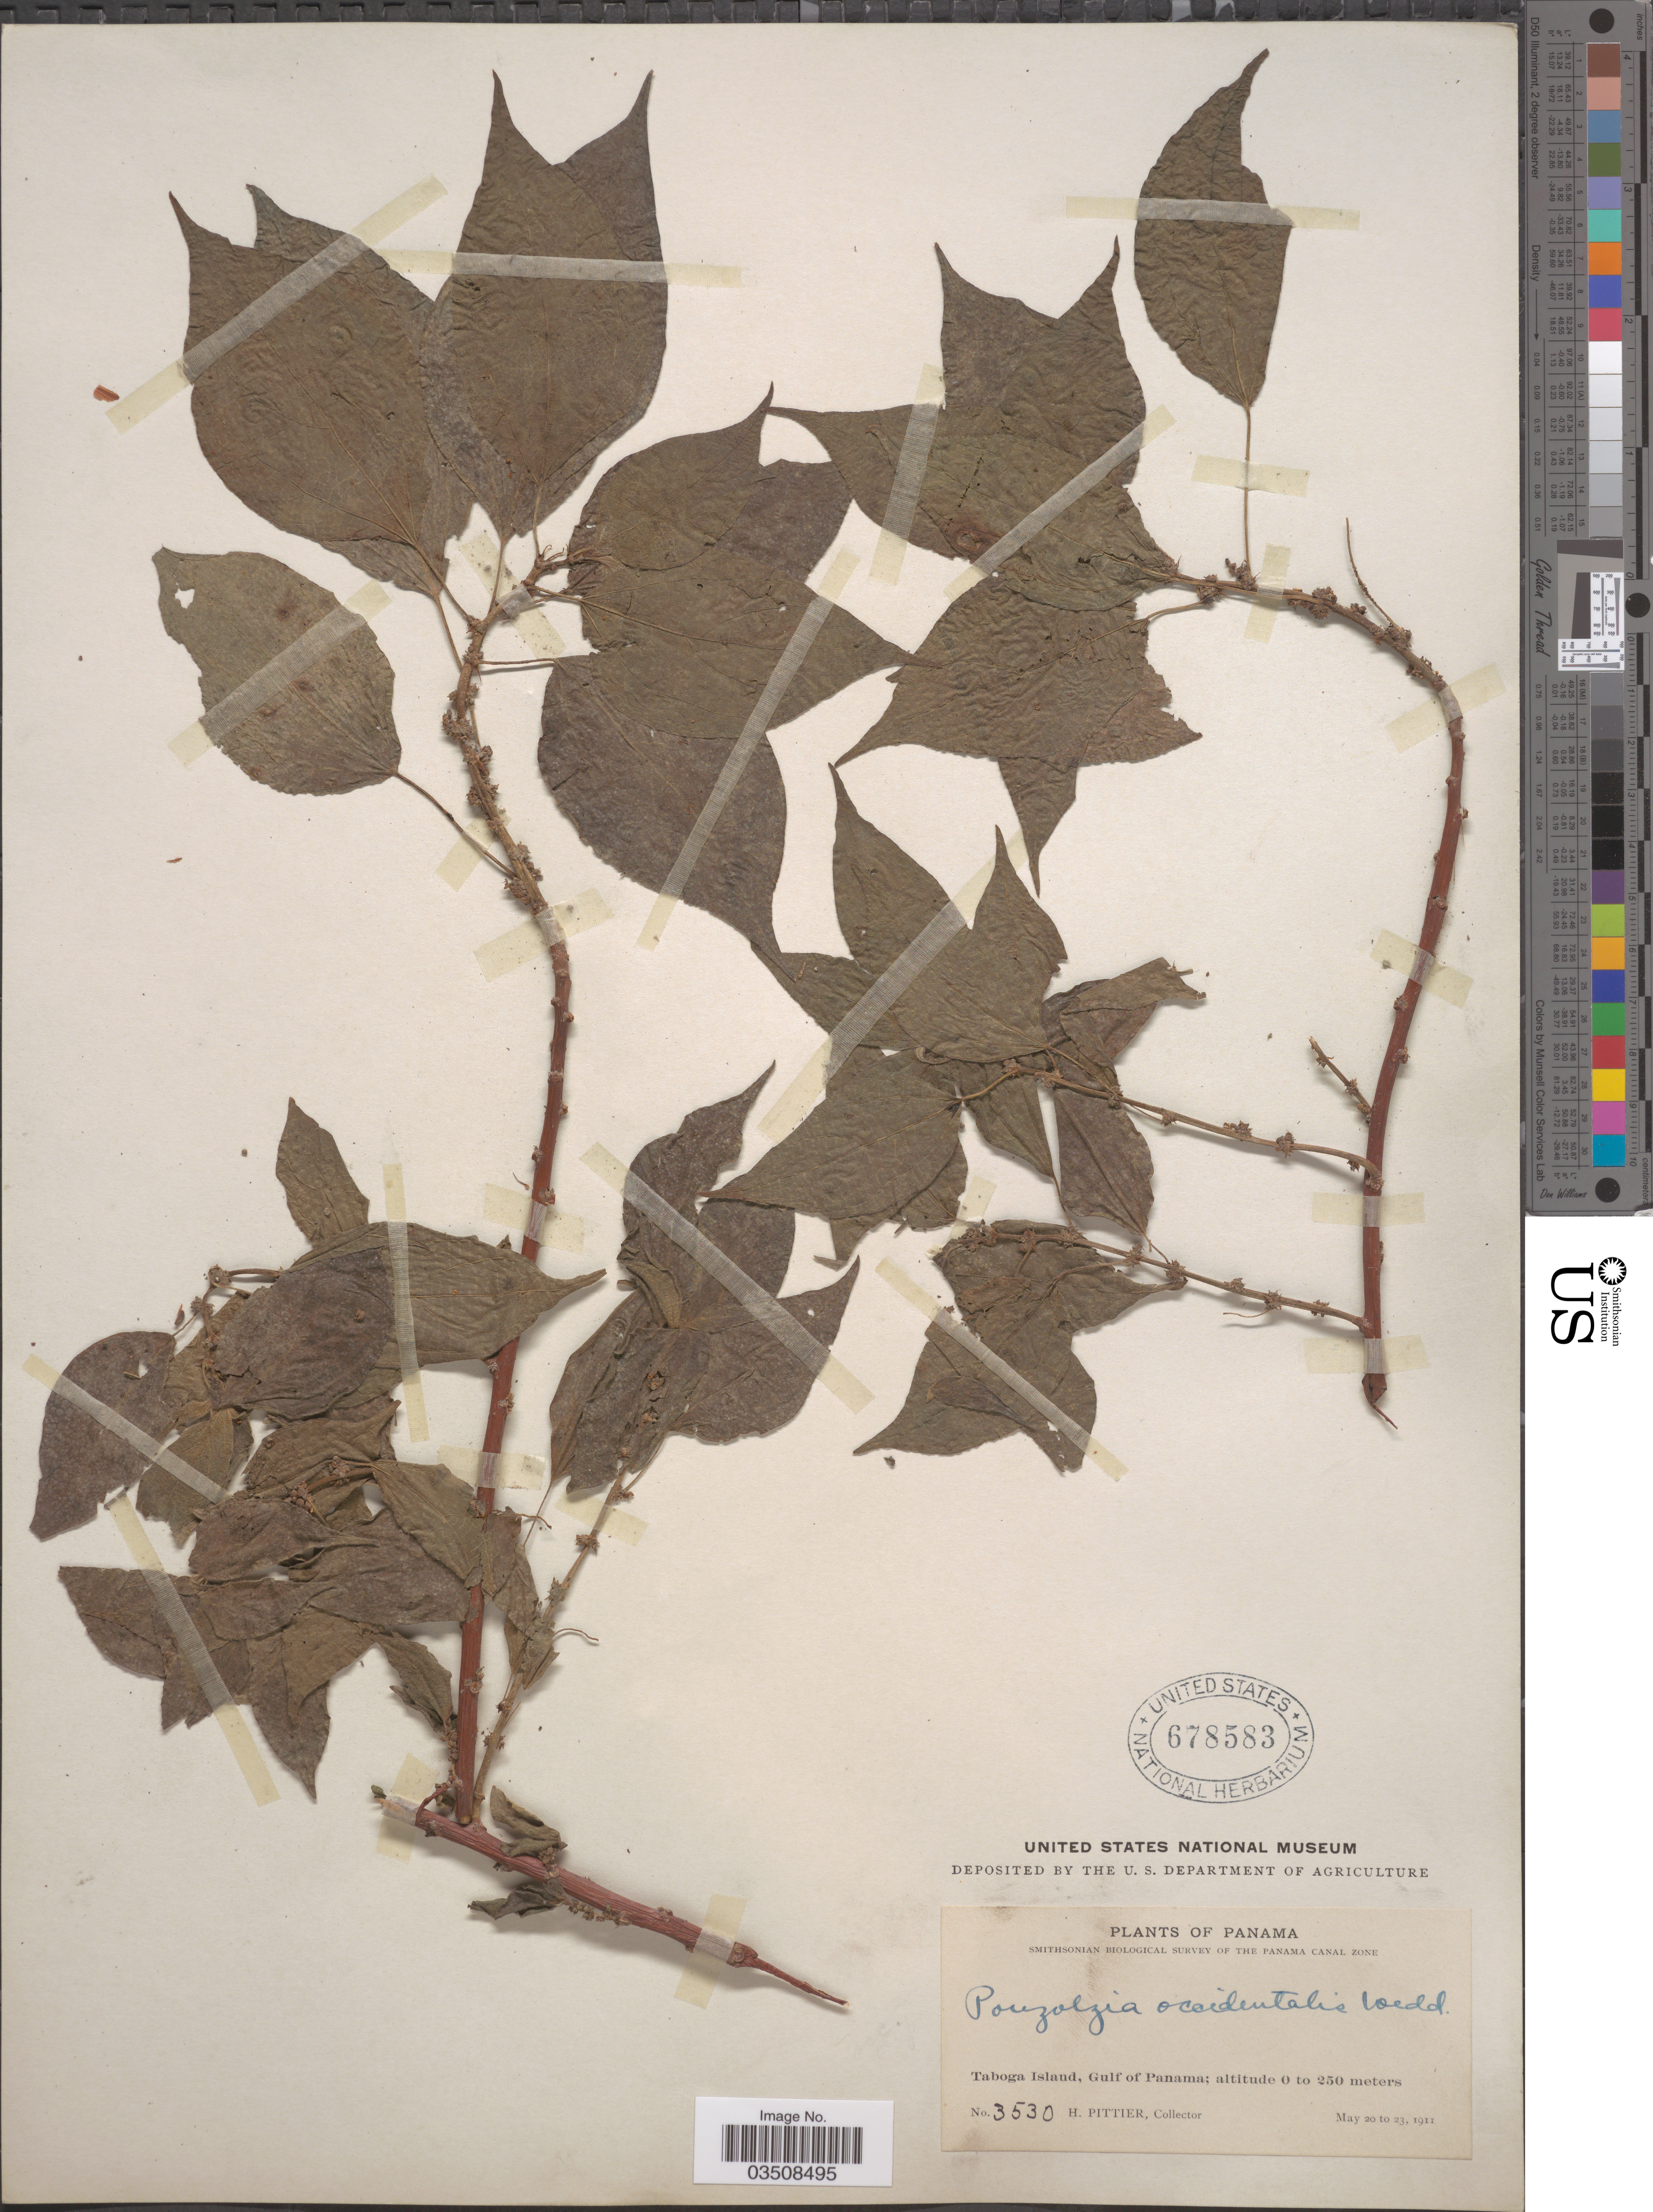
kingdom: Plantae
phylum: Tracheophyta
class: Magnoliopsida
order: Rosales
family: Urticaceae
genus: Pouzolzia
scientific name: Pouzolzia occidentalis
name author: (Liebm.) Wedd.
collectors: H. F. Pittier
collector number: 3530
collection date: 1911-05-20/1911-05-23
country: Panama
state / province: Panamá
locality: Taboga Island, Gulf of Panama.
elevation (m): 0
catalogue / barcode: US 678583